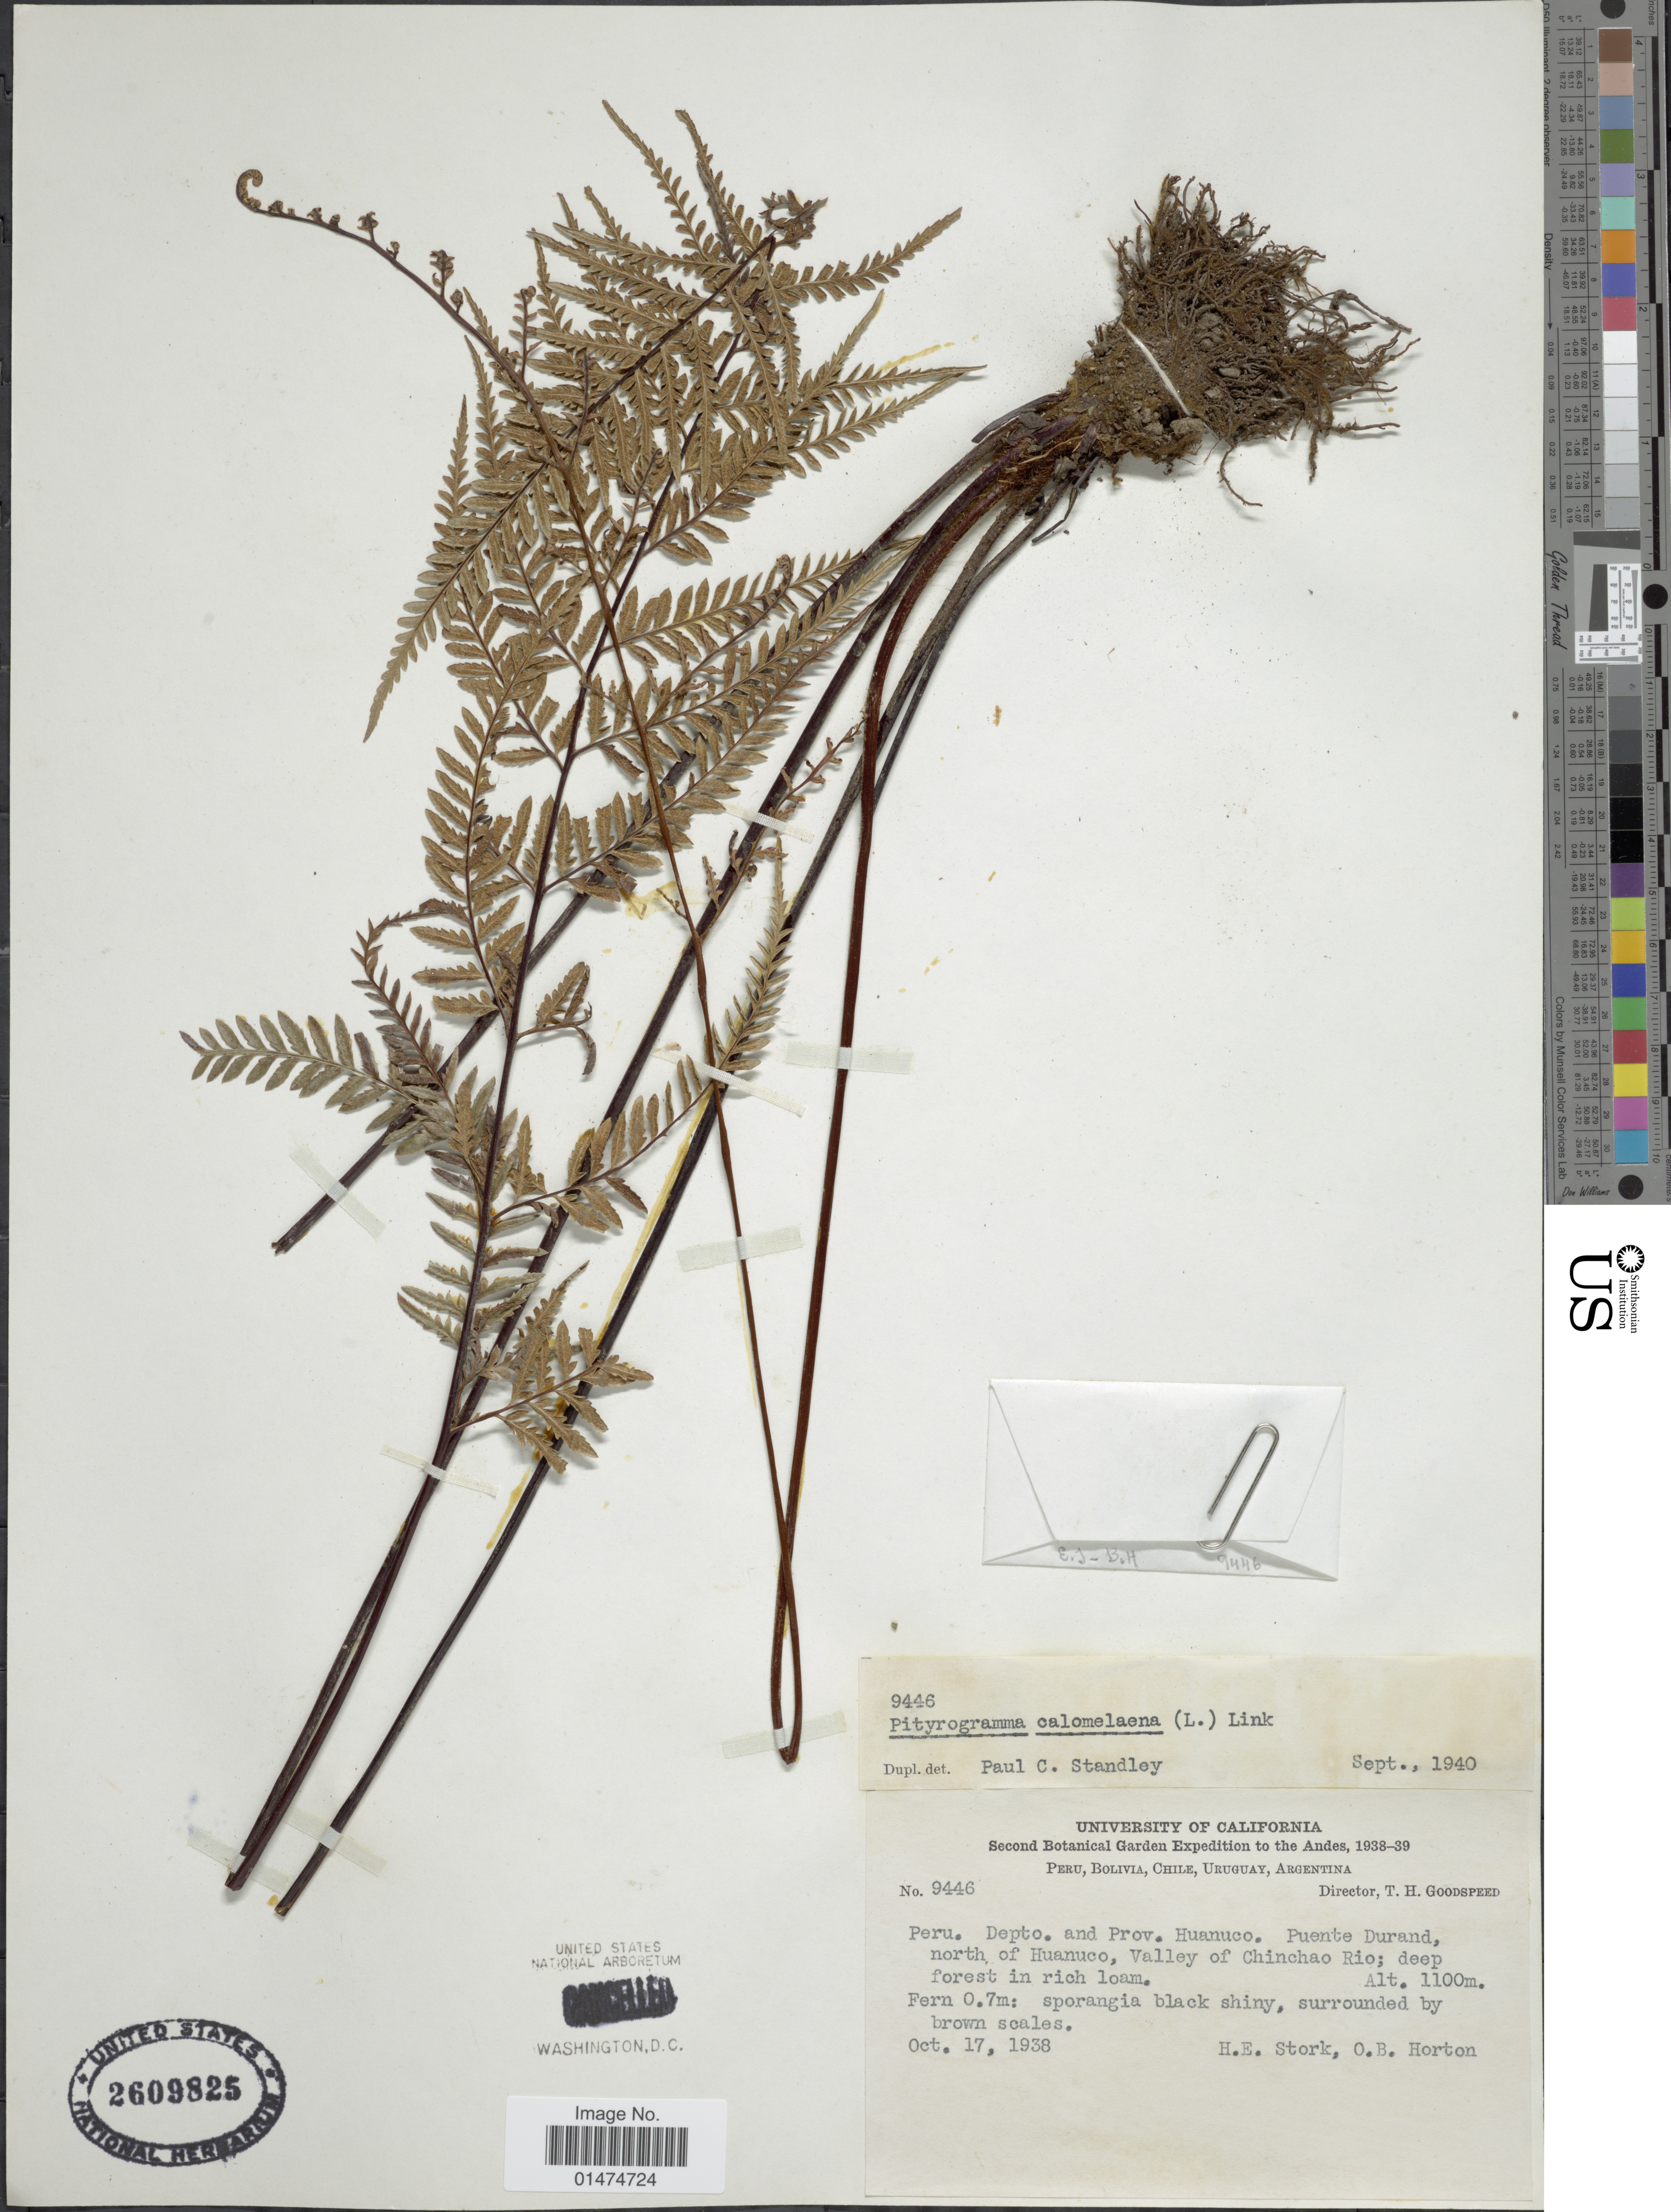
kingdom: Plantae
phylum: Tracheophyta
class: Polypodiopsida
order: Polypodiales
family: Pteridaceae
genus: Pityrogramma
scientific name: Pityrogramma calomelanos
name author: (L.) Link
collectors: H. E. Stork & O. B. Horton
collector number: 9446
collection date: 1938-10-17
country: Peru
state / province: Huánuco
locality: Depto. and Prov. Huanuco. Puente Durand, north of Huanuco, valley of Chinchao Rio.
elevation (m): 1100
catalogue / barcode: US 2609825